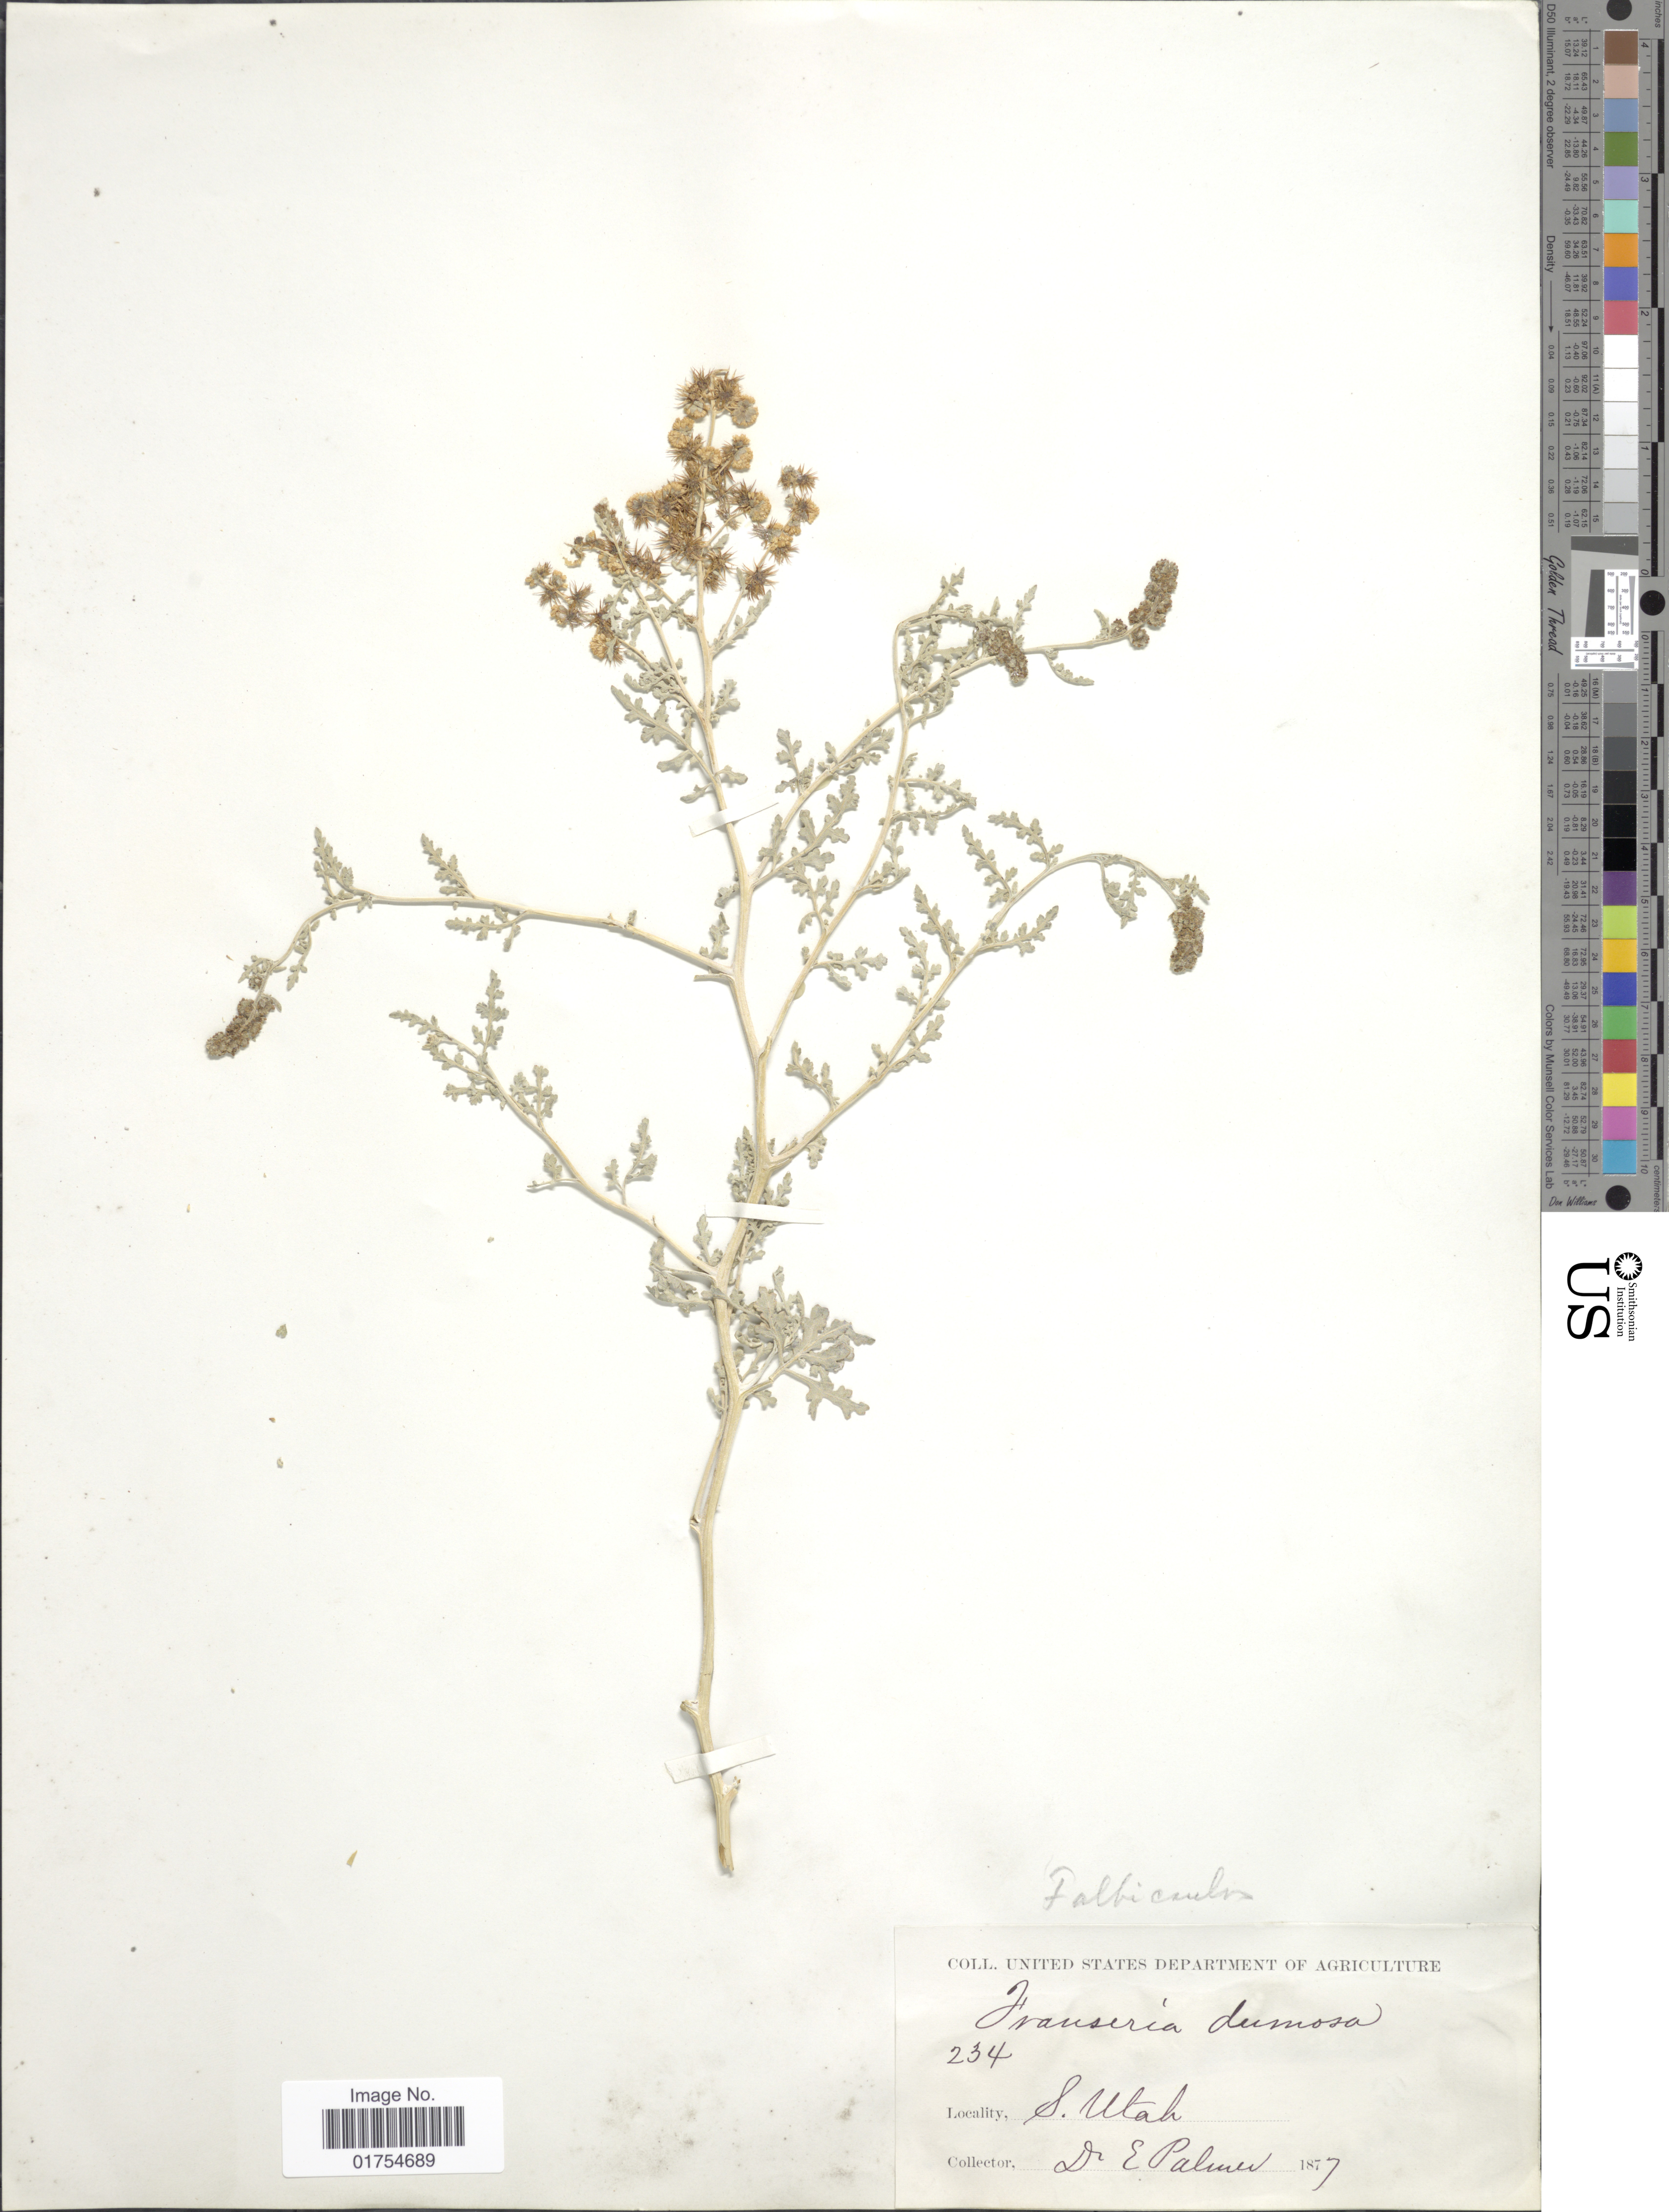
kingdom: Plantae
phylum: Tracheophyta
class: Magnoliopsida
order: Asterales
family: Asteraceae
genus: Franseria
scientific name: Franseria dumosa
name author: A. Gray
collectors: E. Palmer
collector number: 234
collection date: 1877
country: United States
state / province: Utah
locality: S. Utah